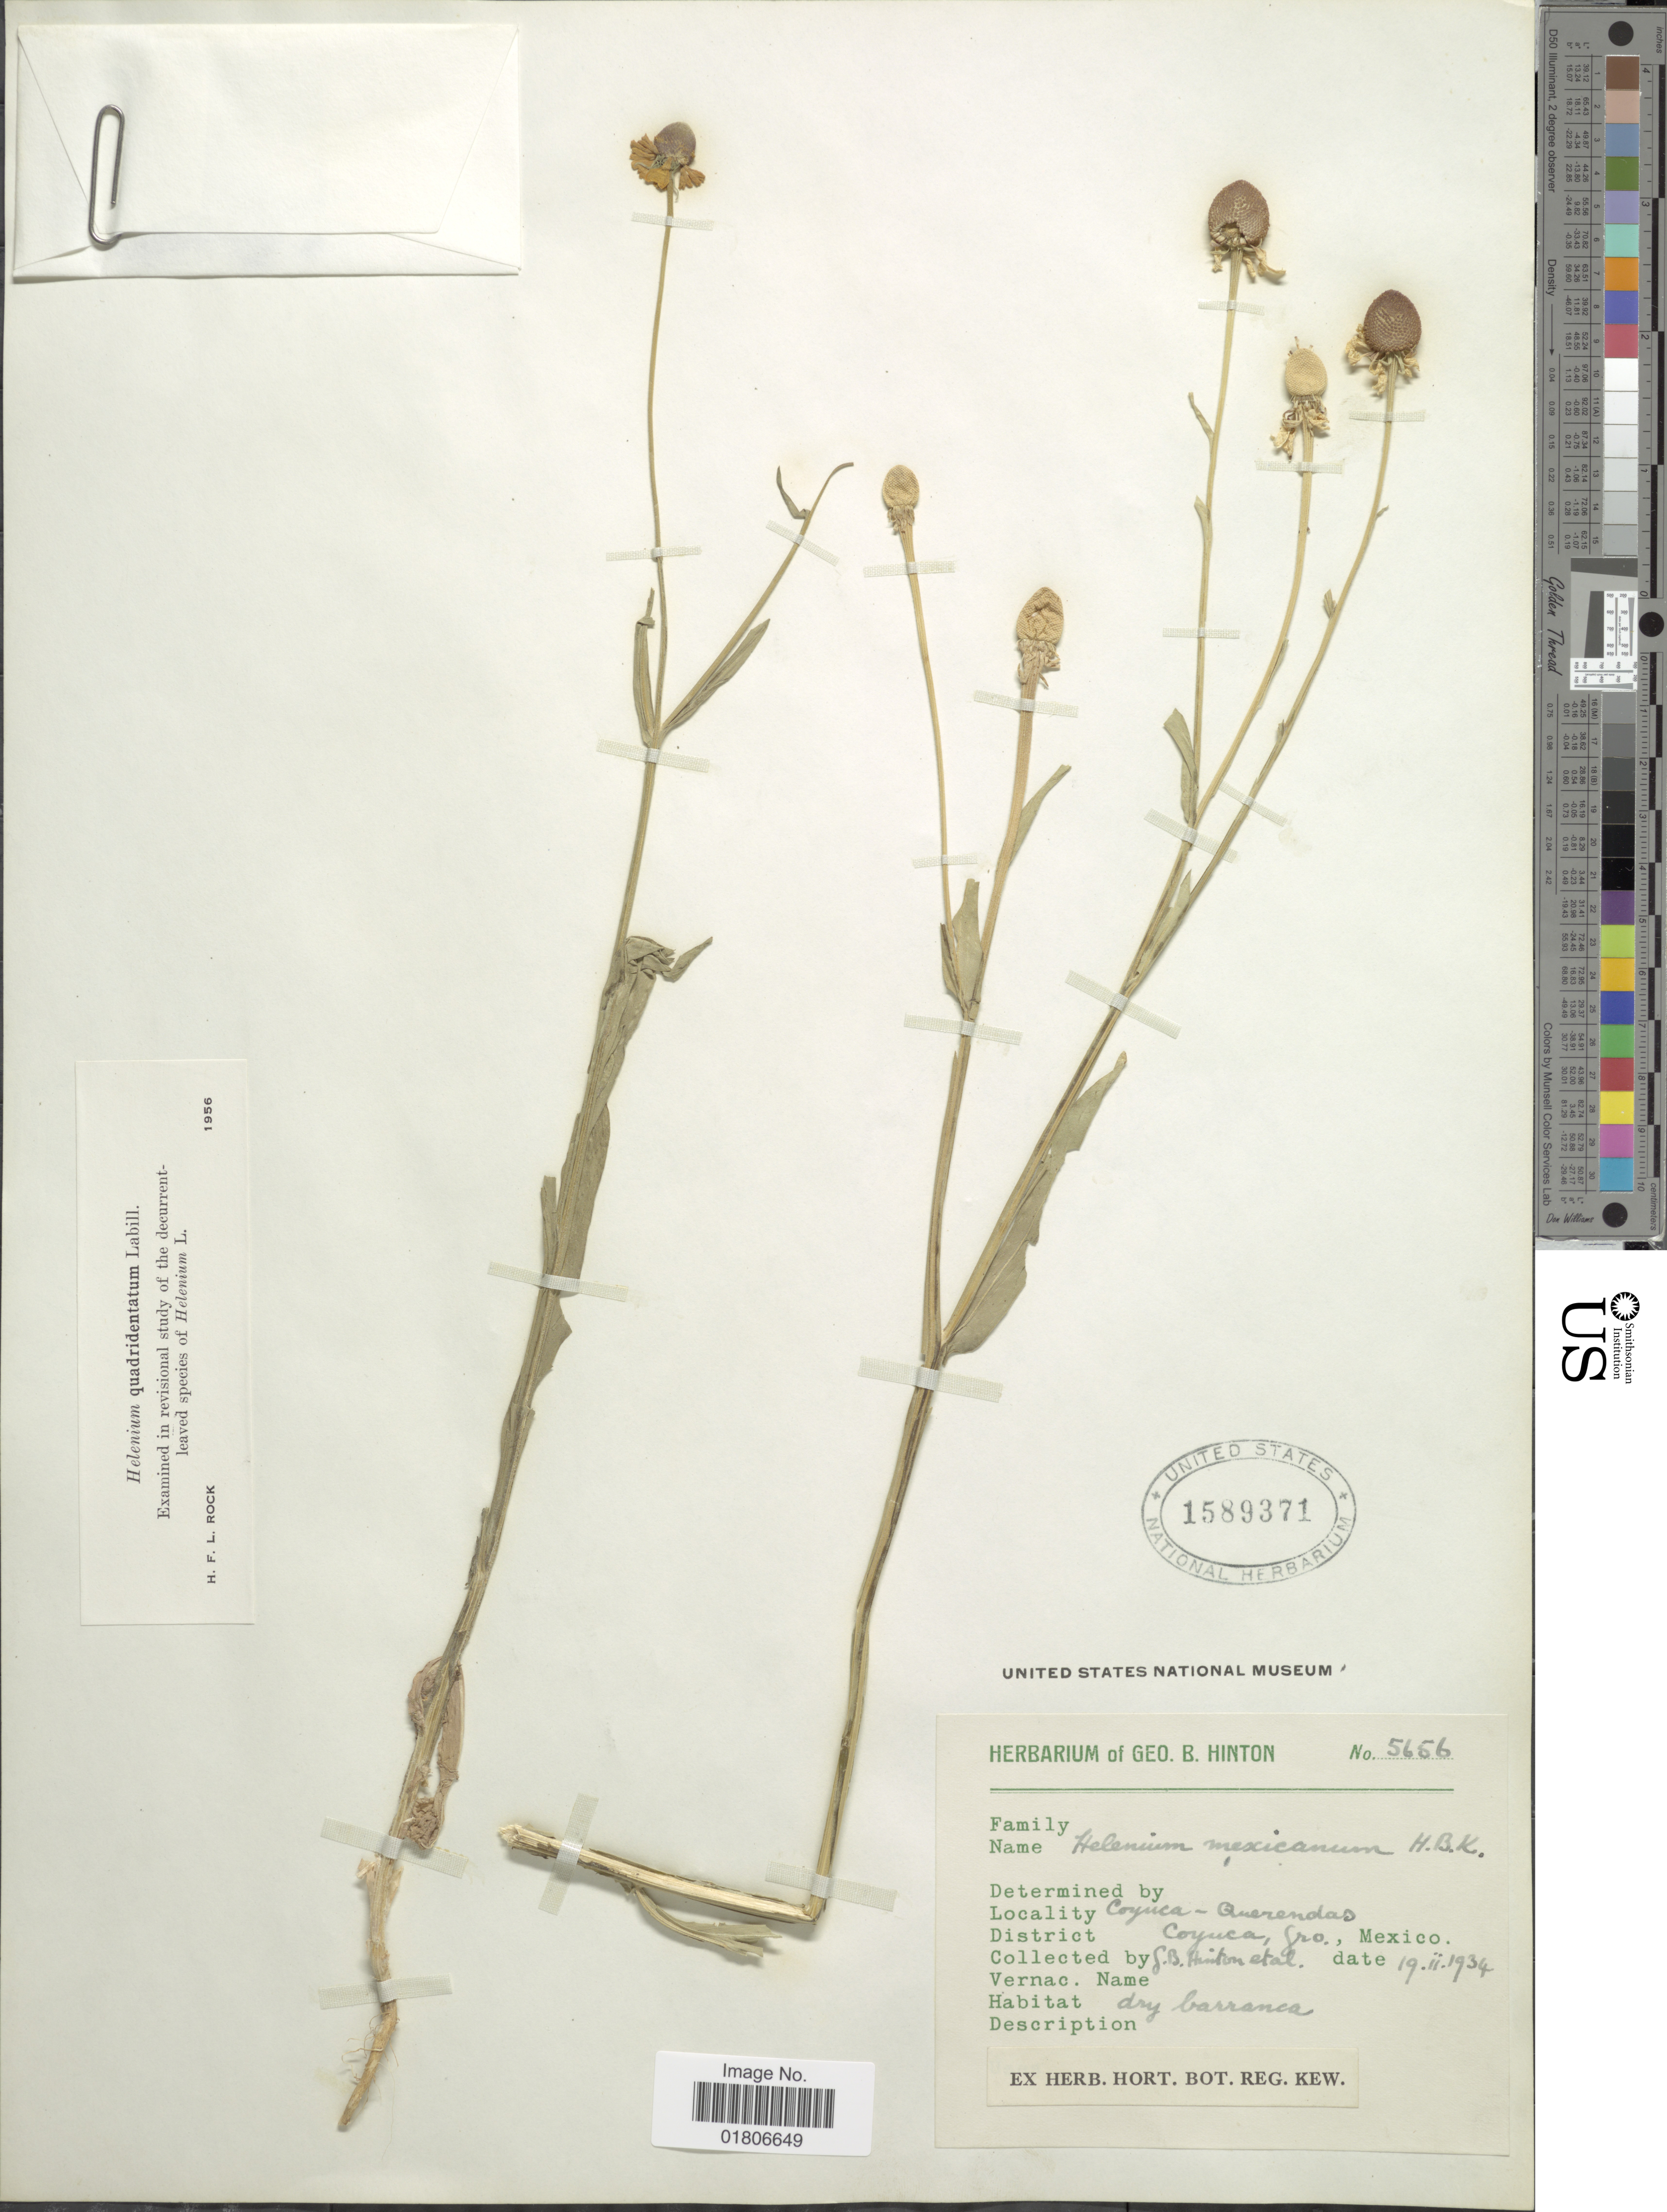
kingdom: Plantae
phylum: Tracheophyta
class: Magnoliopsida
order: Asterales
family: Asteraceae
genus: Helenium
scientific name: Helenium quadridentatum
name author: Labill.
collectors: G. B. Hinton & et al.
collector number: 5656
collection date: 1934-02-19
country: Mexico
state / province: Guerrero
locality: Coyuca - Querandas. District Coyuca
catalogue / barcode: US 1589371